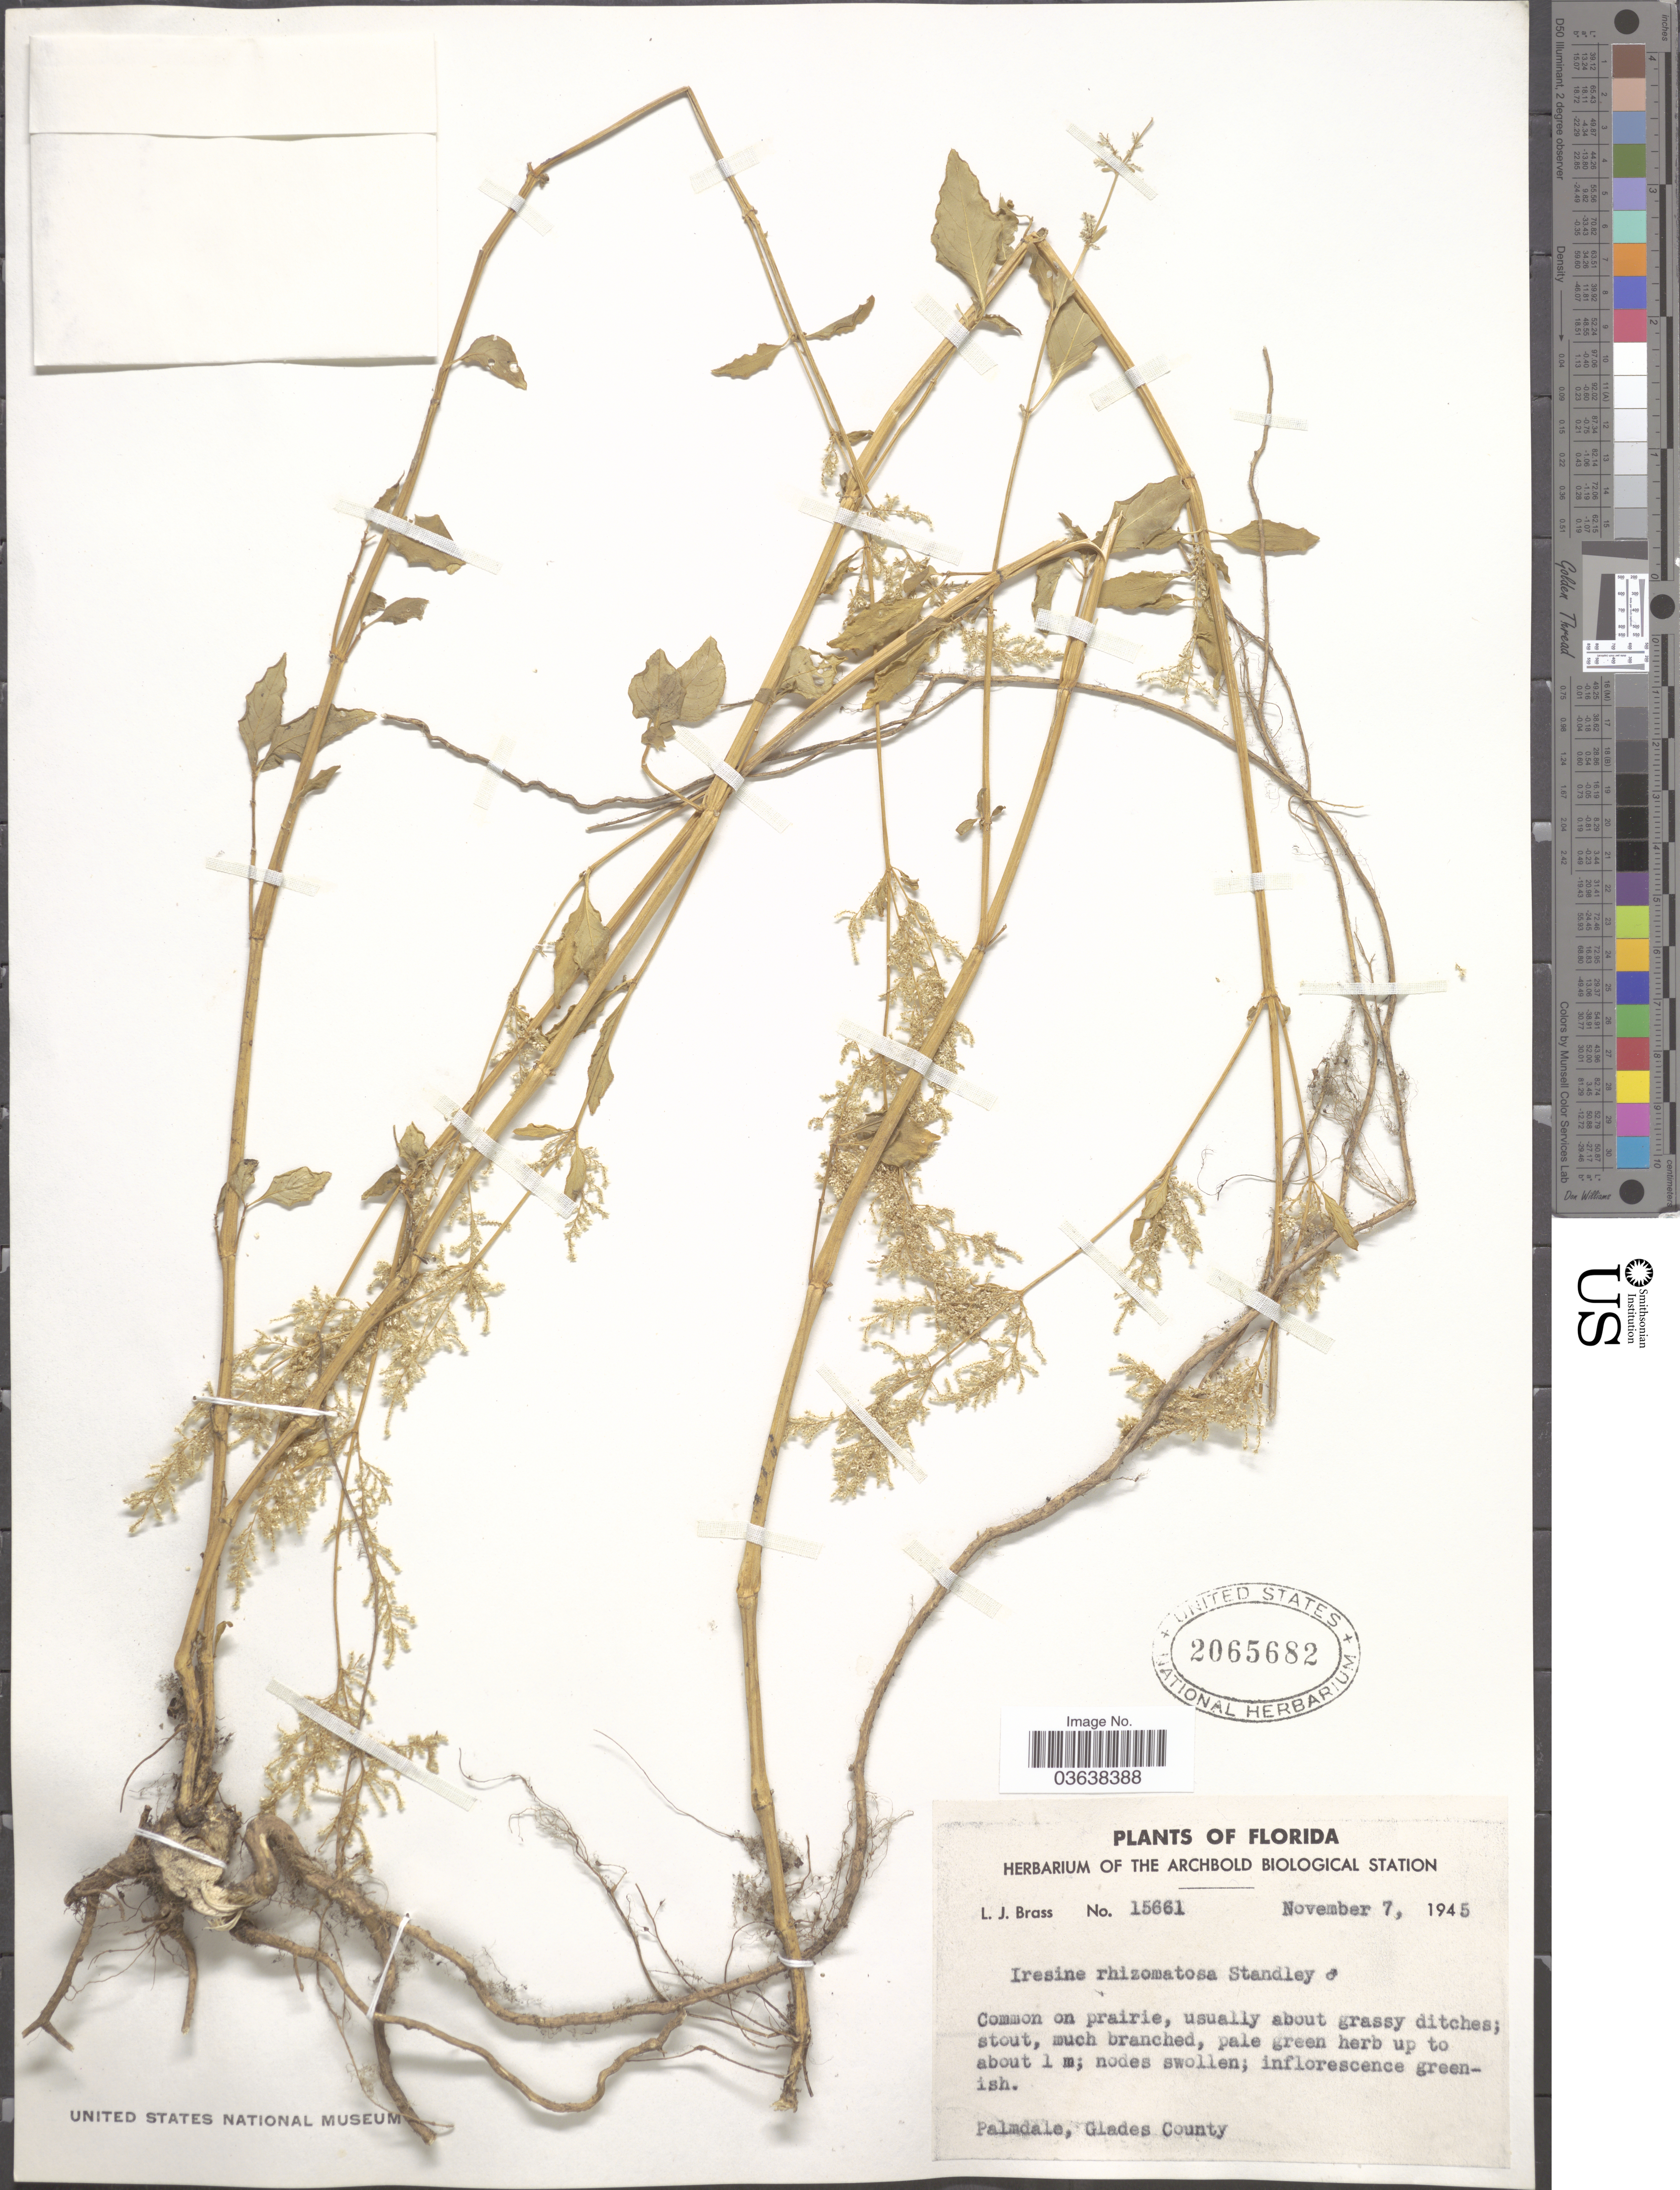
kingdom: Plantae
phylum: Tracheophyta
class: Magnoliopsida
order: Caryophyllales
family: Amaranthaceae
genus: Iresine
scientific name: Iresine celosia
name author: L.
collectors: L. J. Brass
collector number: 15661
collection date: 1945-11-07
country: United States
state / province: Florida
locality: Palmdale, Glades County.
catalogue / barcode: US 2065682